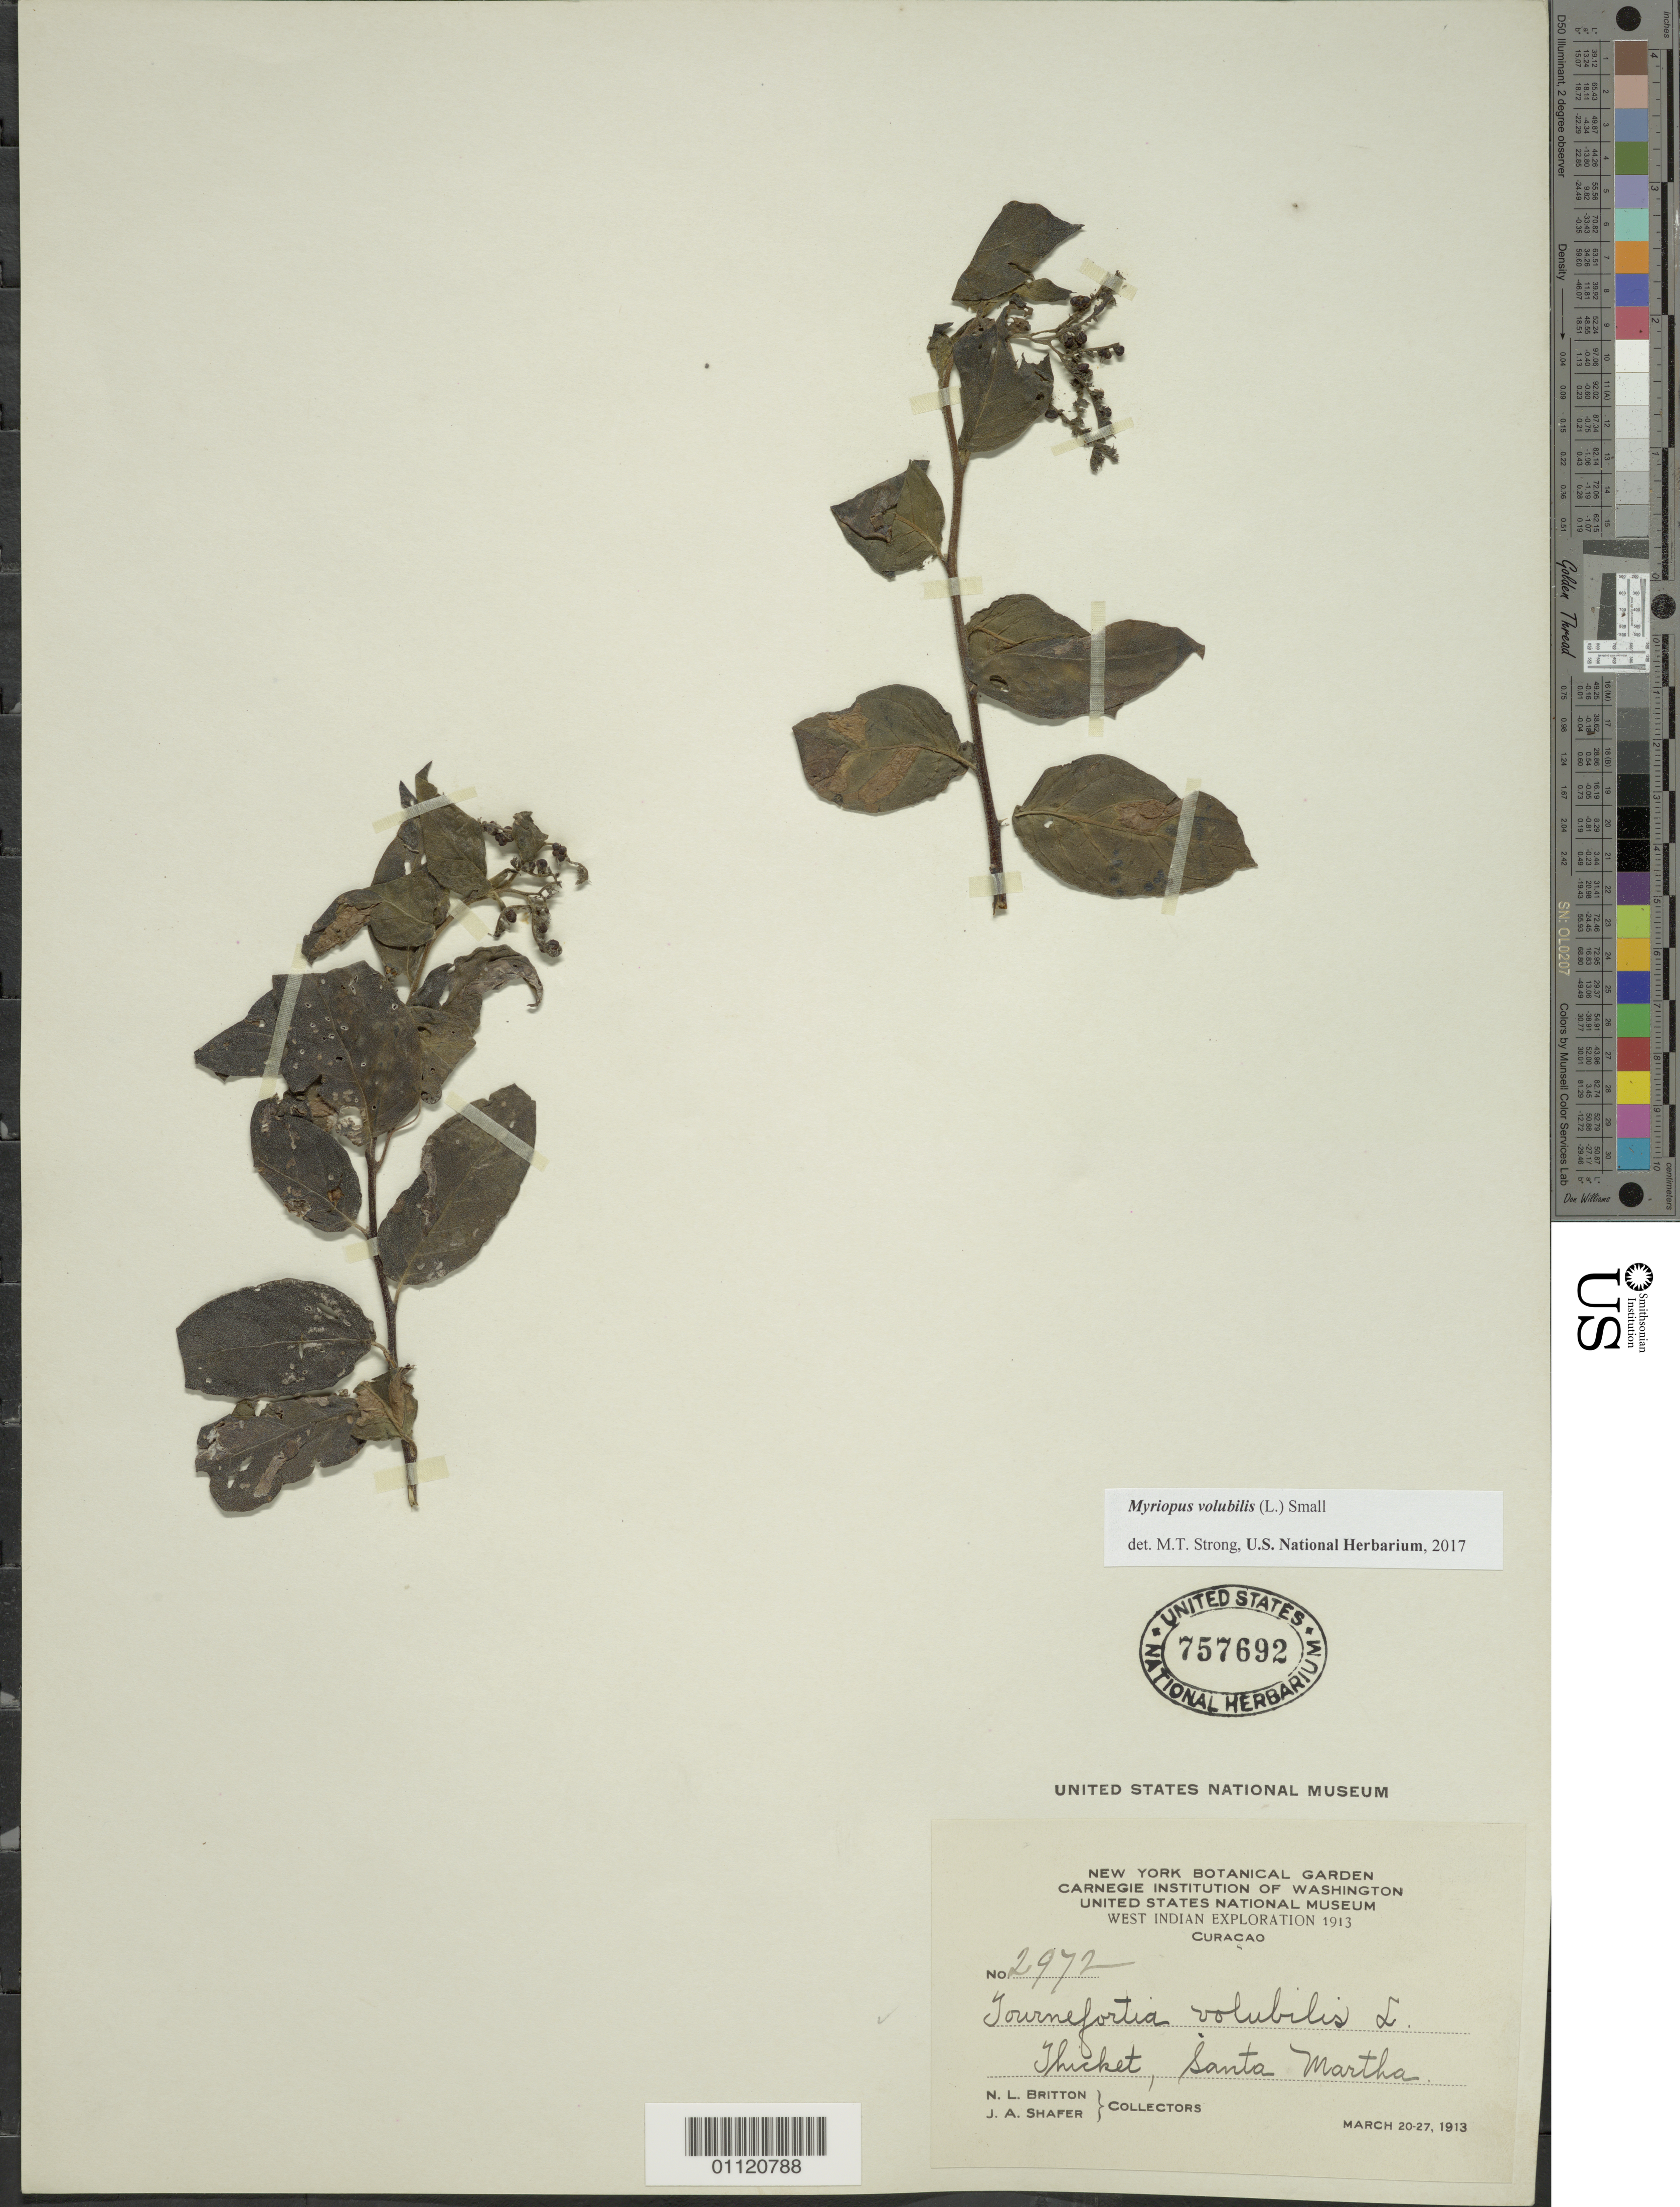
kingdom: Plantae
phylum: Tracheophyta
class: Magnoliopsida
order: Boraginales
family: Heliotropiaceae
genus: Myriopus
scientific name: Myriopus volubilis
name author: (L.) Small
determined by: Strong, Mark T., (BOT), Smithsonian Institution - National Museum of Natural History (UNITED STATES)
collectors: N. Britton & J. A. Shafer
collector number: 2972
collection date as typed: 20 Mar 1913 to 27 Mar 1913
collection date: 1913-03-20/1913-03-27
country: Curaçao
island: Curaçao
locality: Santa Martha, thicket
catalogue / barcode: US 757692